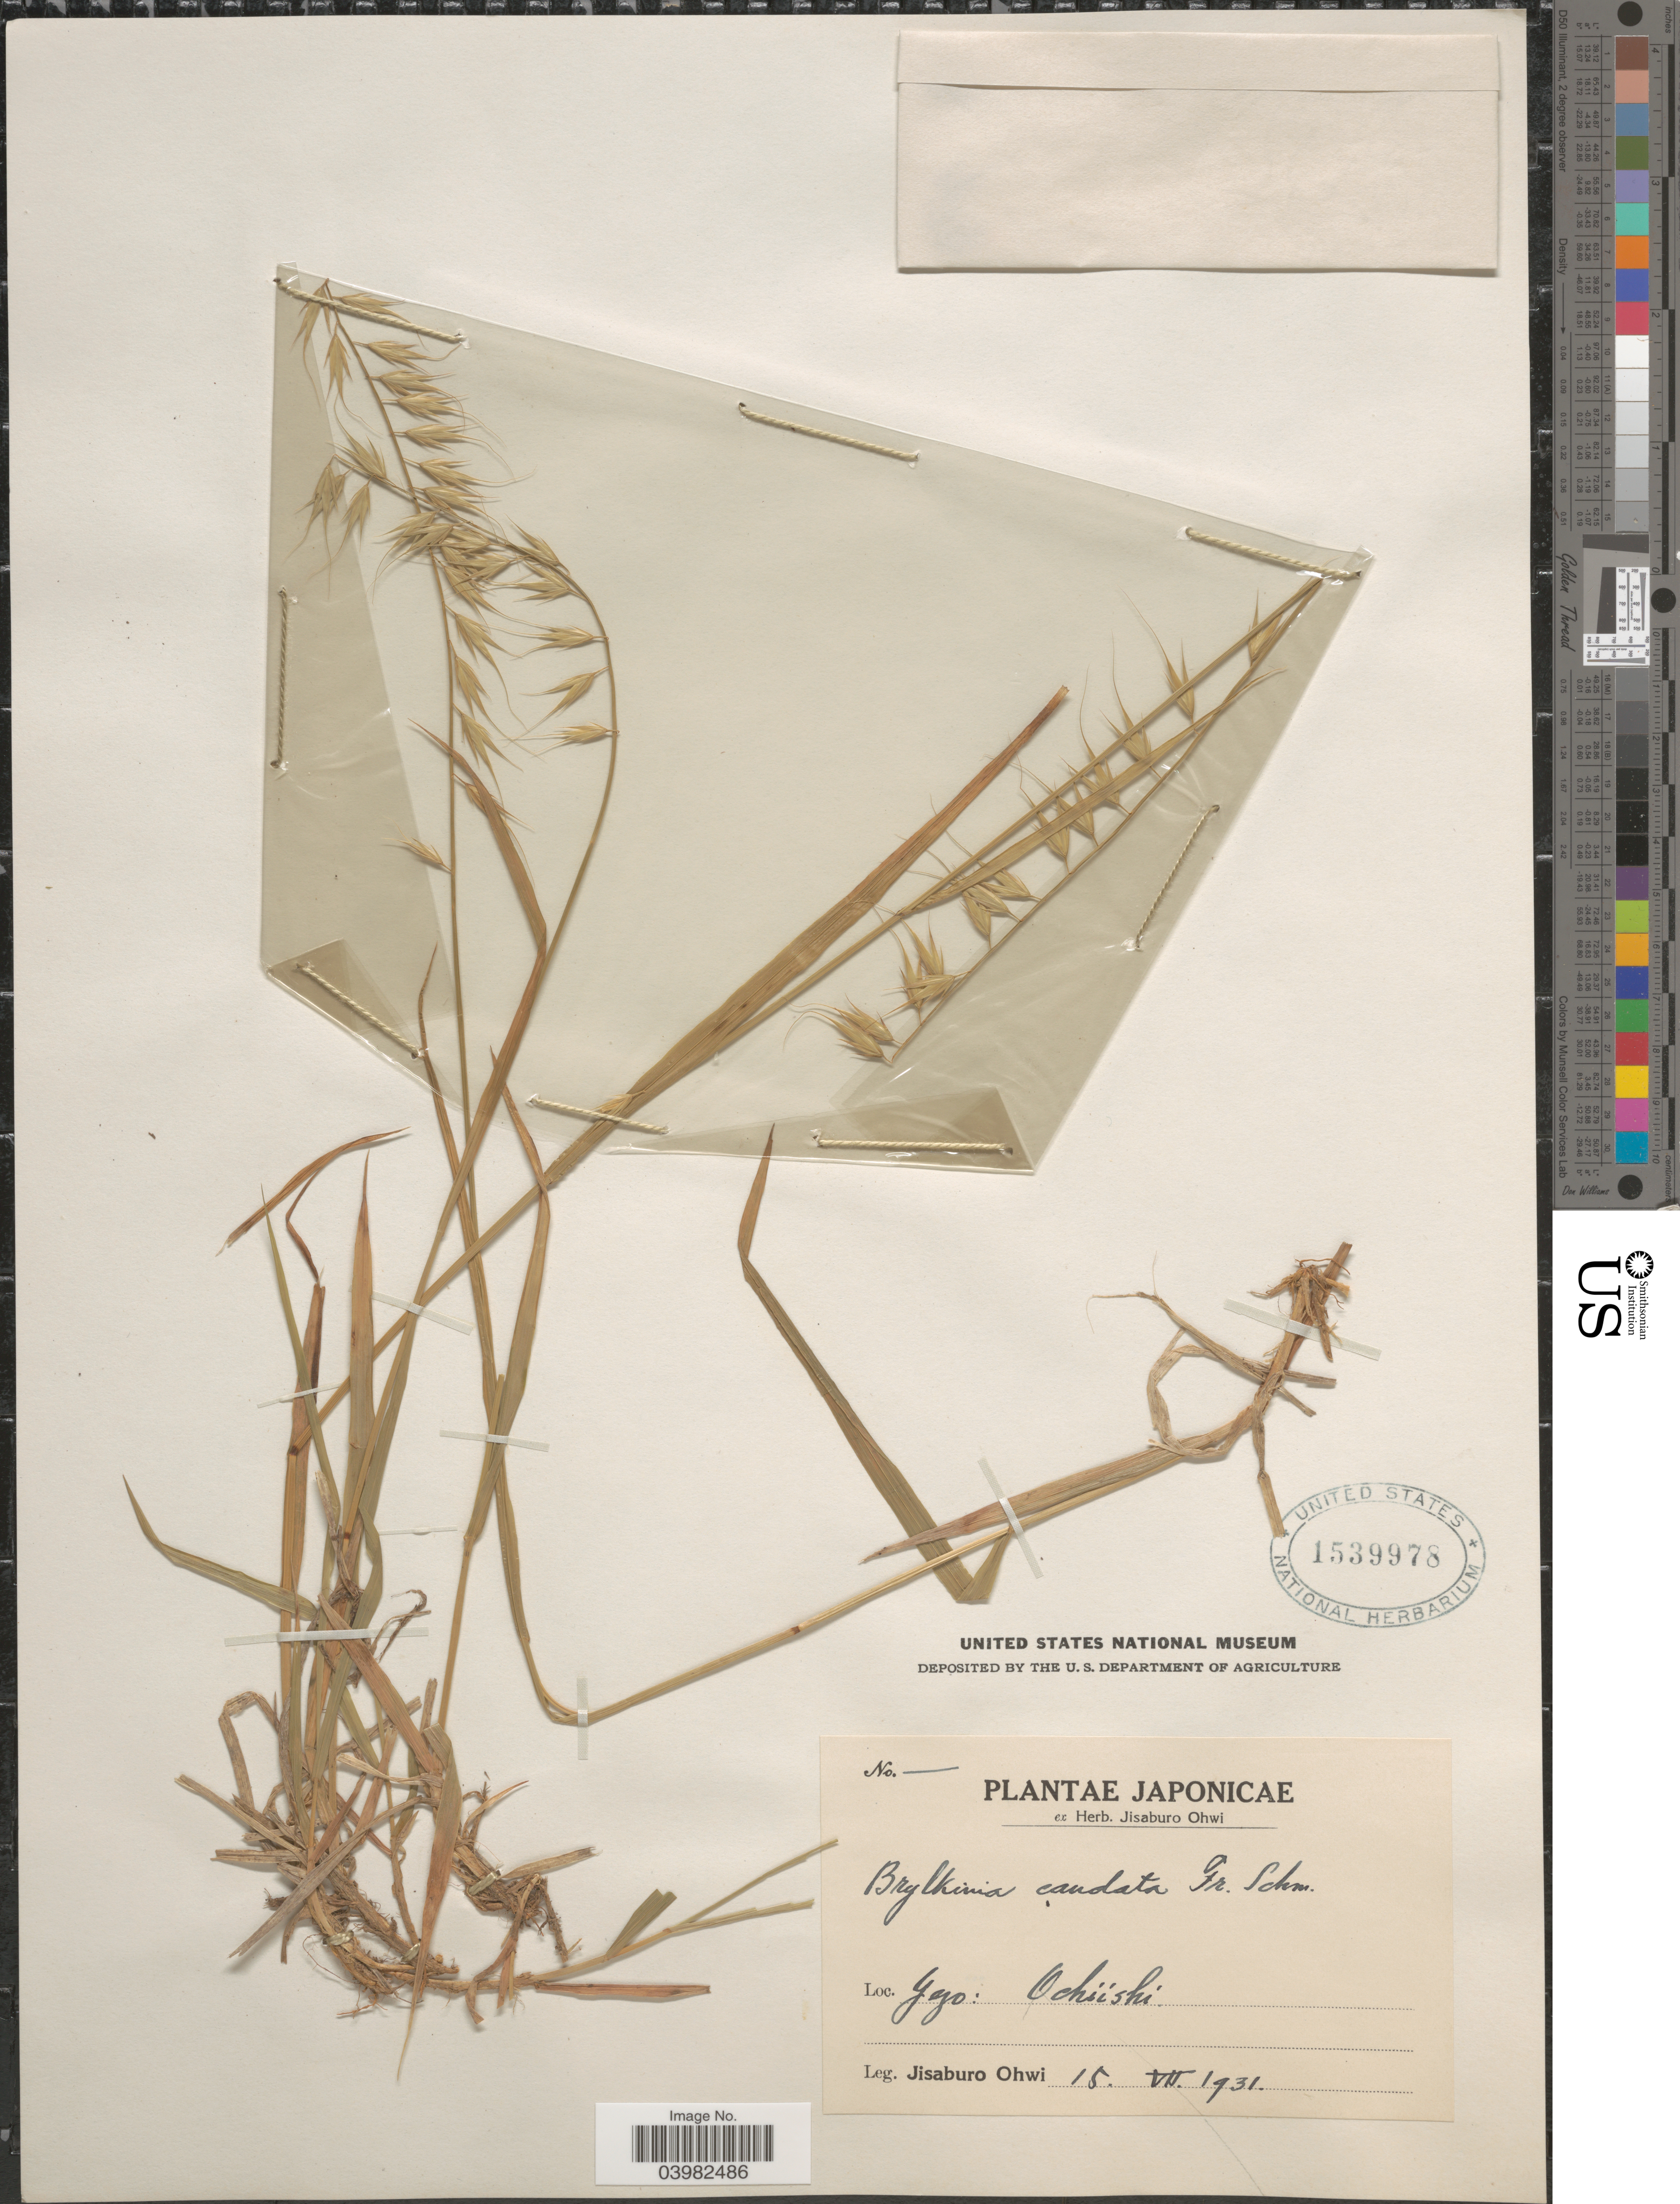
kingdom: Plantae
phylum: Tracheophyta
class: Liliopsida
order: Poales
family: Poaceae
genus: Brylkinia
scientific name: Brylkinia caudata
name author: (Munro) F. Schmidt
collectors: J. Ohwi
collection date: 1931-07-15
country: Japan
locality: Yezo: Ochiishi.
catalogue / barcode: US 1539978